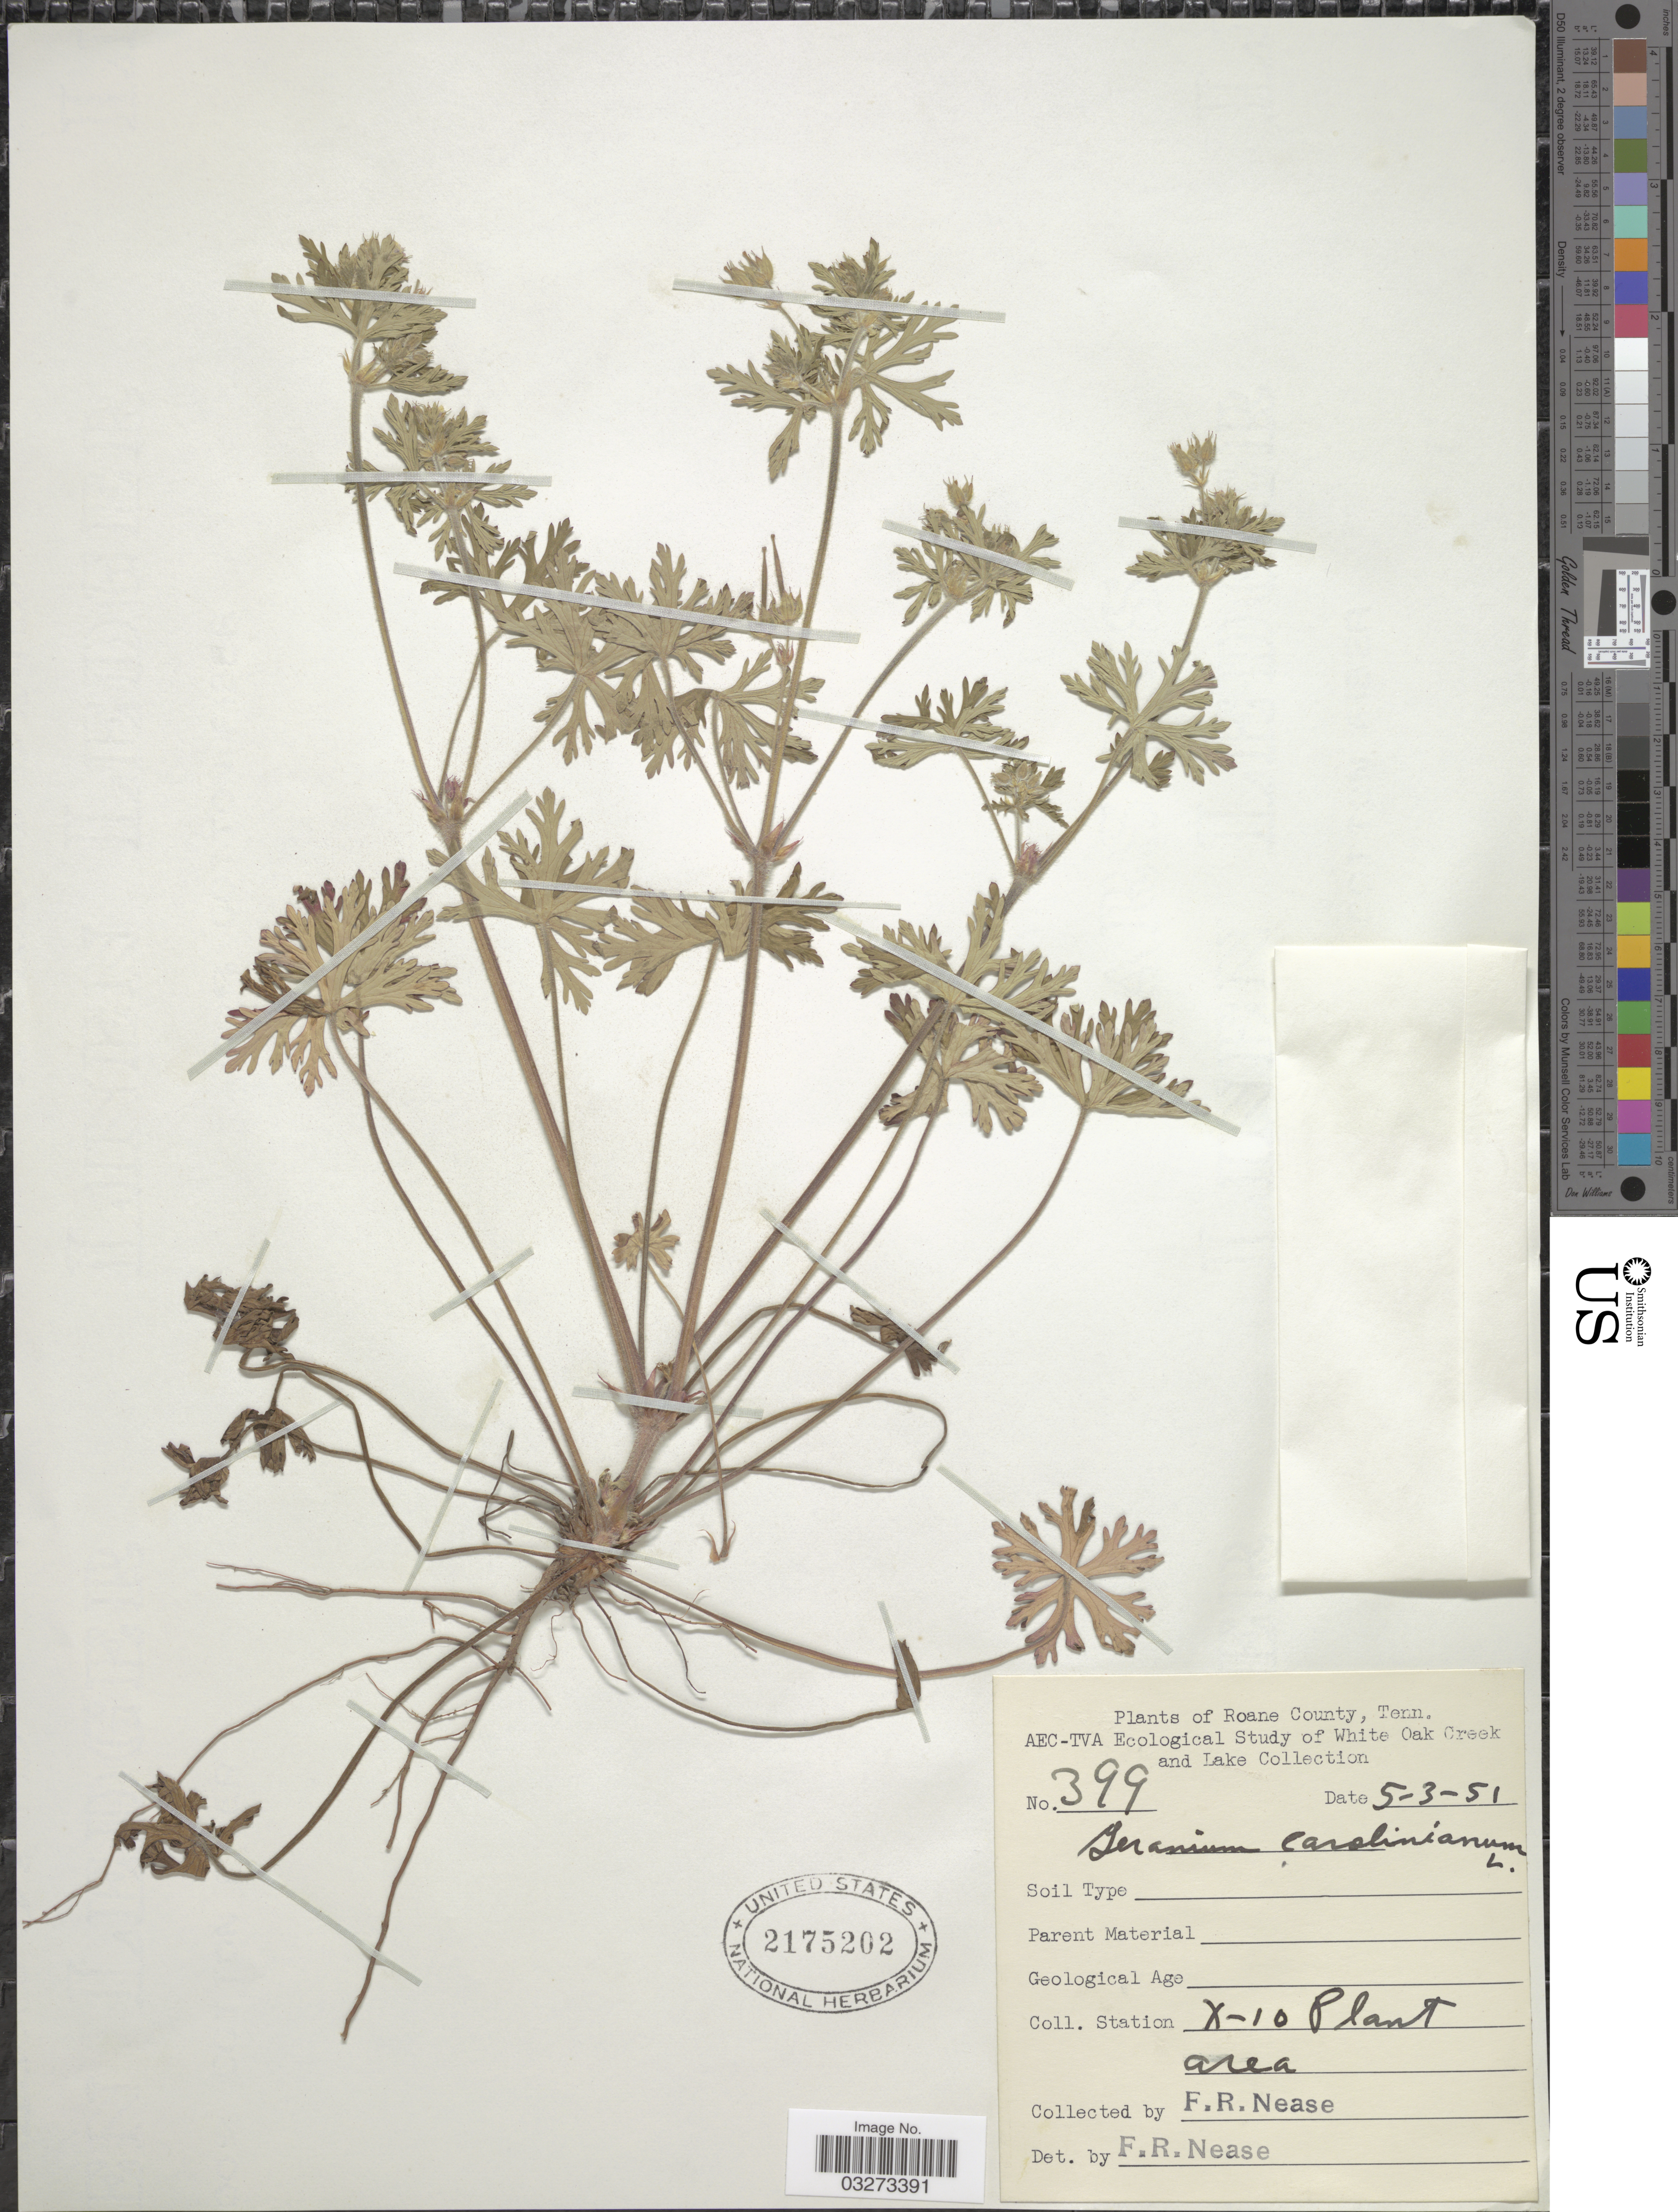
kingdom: Plantae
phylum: Tracheophyta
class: Magnoliopsida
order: Geraniales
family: Geraniaceae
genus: Geranium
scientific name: Geranium carolinianum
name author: L.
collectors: F. Nease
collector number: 399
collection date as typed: Transcribed d/m/y: 3/5/51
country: United States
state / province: Texas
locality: Roane County. Coll. Station X-10 Plant area.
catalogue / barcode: US 2175202